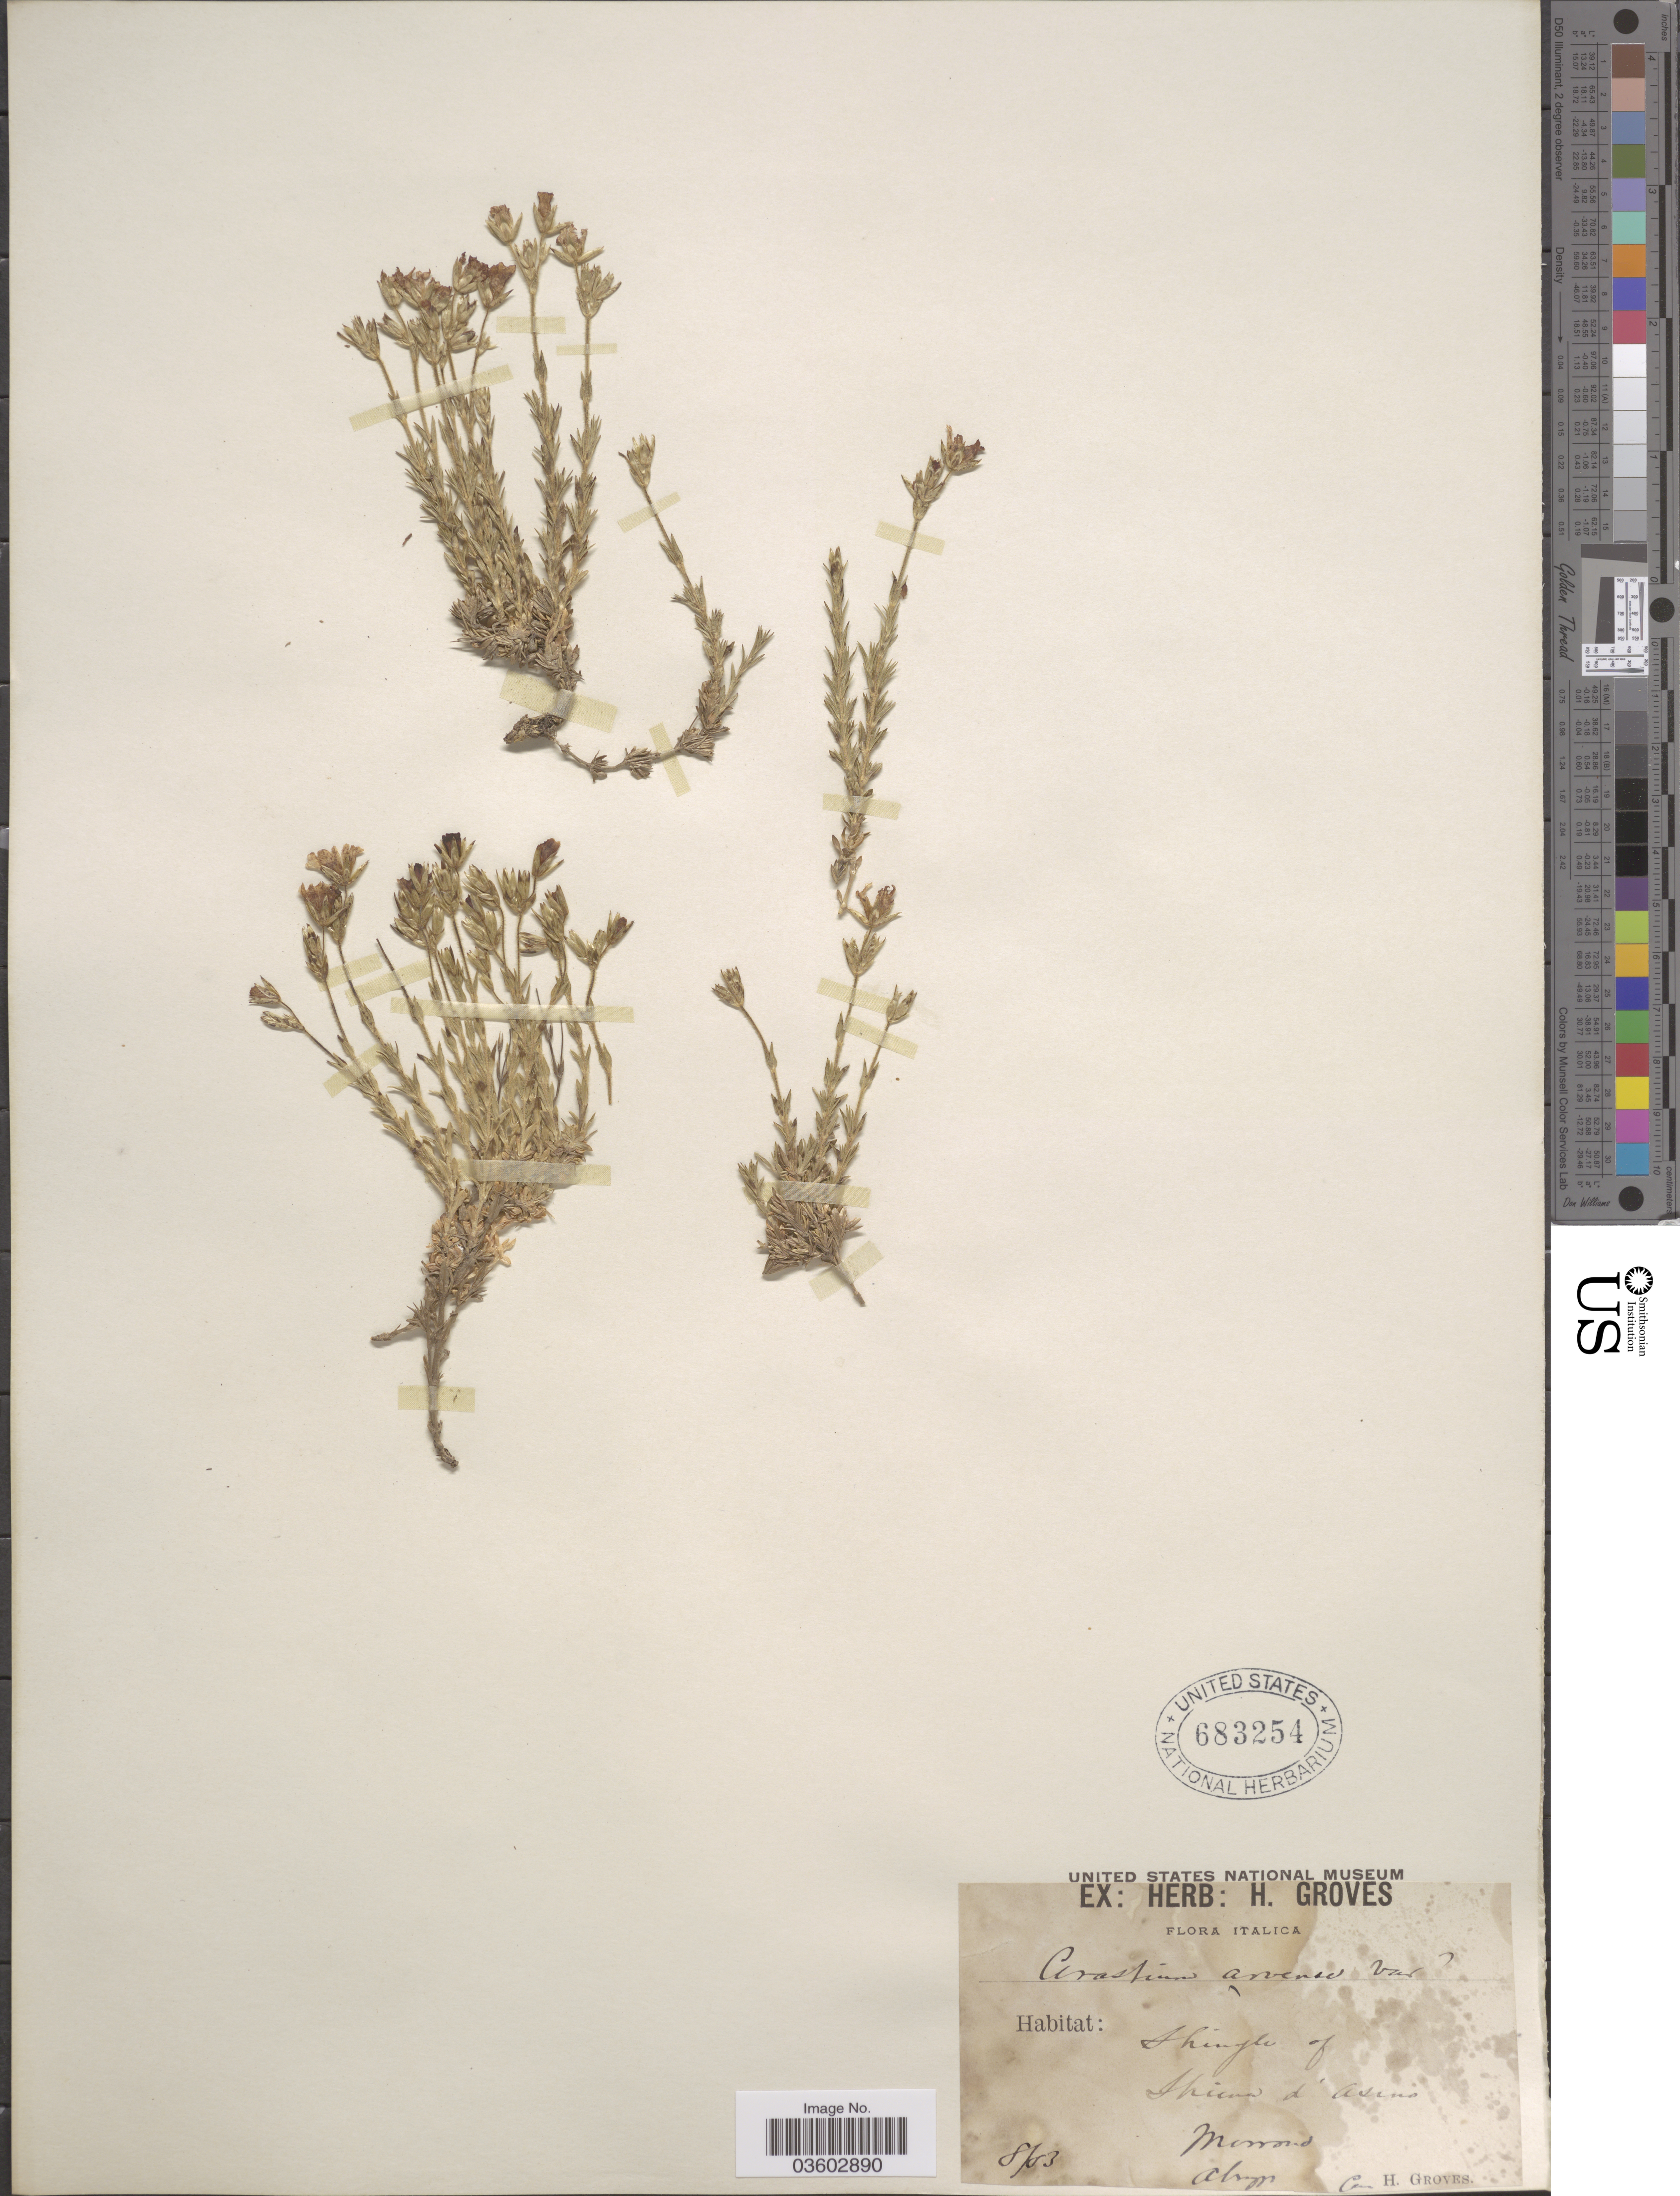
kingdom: Plantae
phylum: Tracheophyta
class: Magnoliopsida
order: Caryophyllales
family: Caryophyllaceae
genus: Cerastium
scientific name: Cerastium arvense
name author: L.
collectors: H. Groves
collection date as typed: Transcribed d/m/y: /8/63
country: Italy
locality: Shingle of Shium d'Arsino. Morrond. Abruzzi.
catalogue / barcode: US 683254